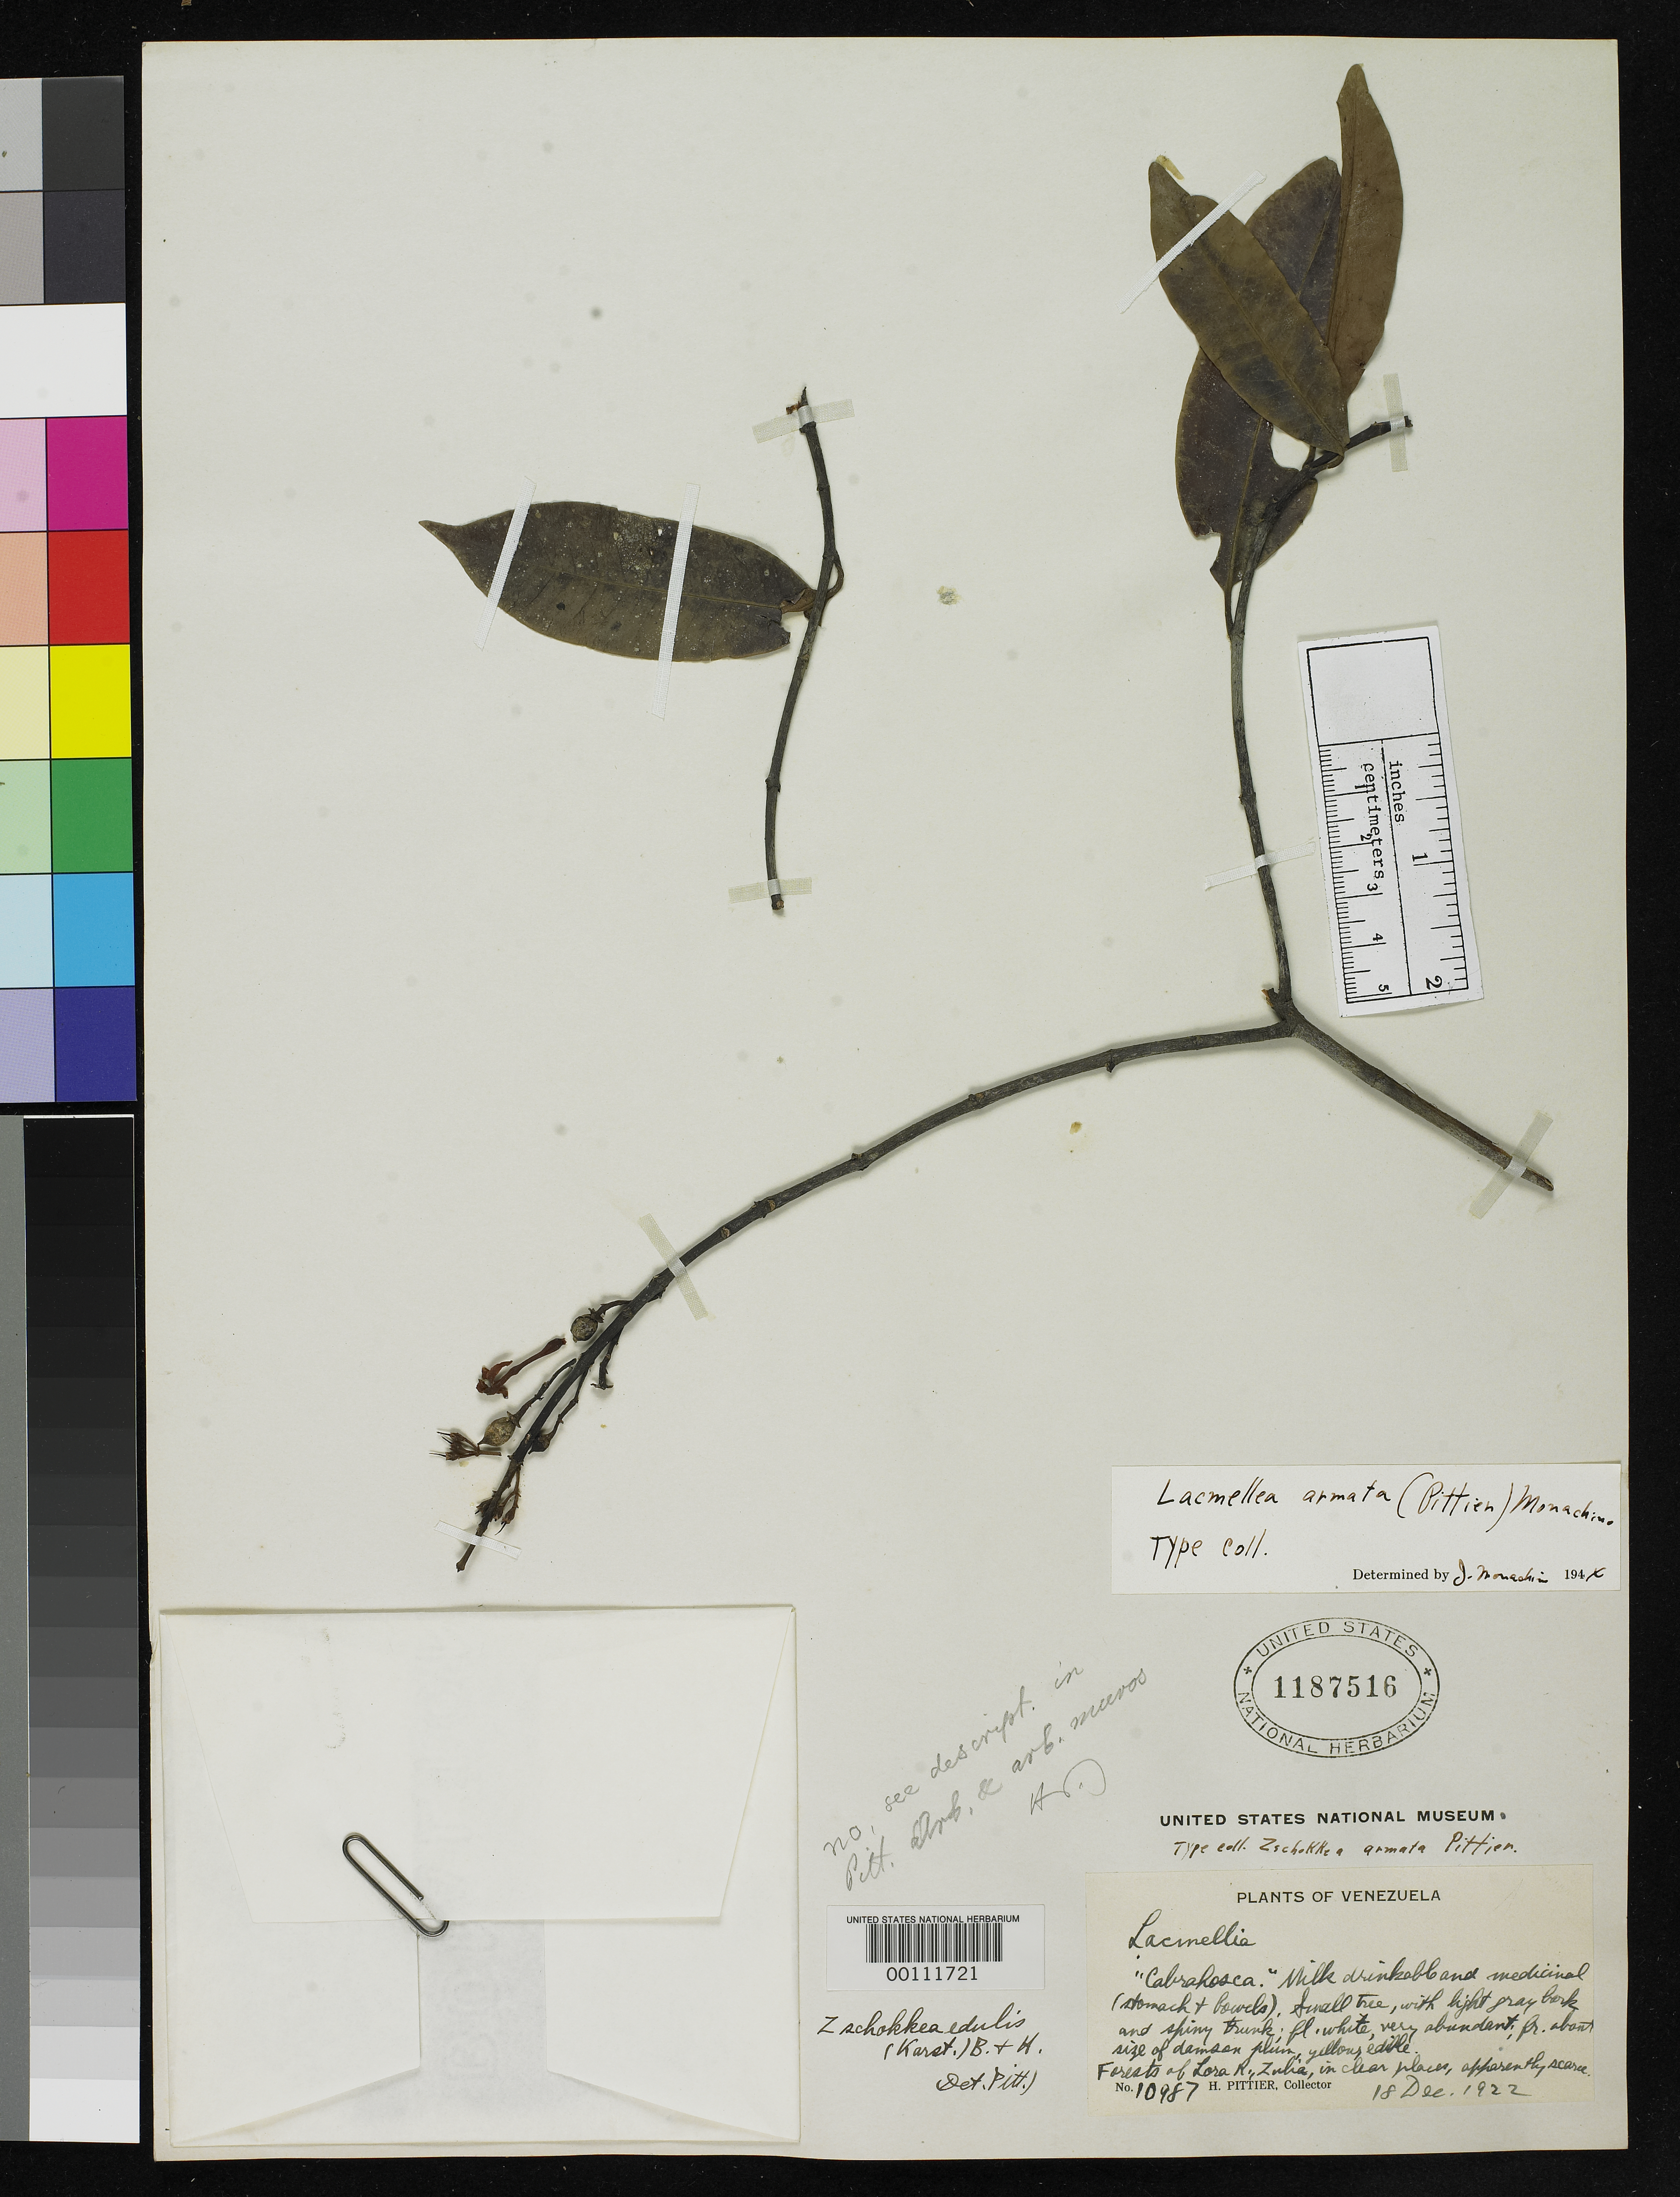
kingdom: Plantae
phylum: Tracheophyta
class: Magnoliopsida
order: Gentianales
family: Apocynaceae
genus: Zschokkea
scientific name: Zschokkea armata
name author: Pittier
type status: Type Collection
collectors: H. F. Pittier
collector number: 10987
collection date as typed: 18 Dec 1922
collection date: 1922-12-18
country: Venezuela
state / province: Zulia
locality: Forests of Lora River.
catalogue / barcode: US 1187516